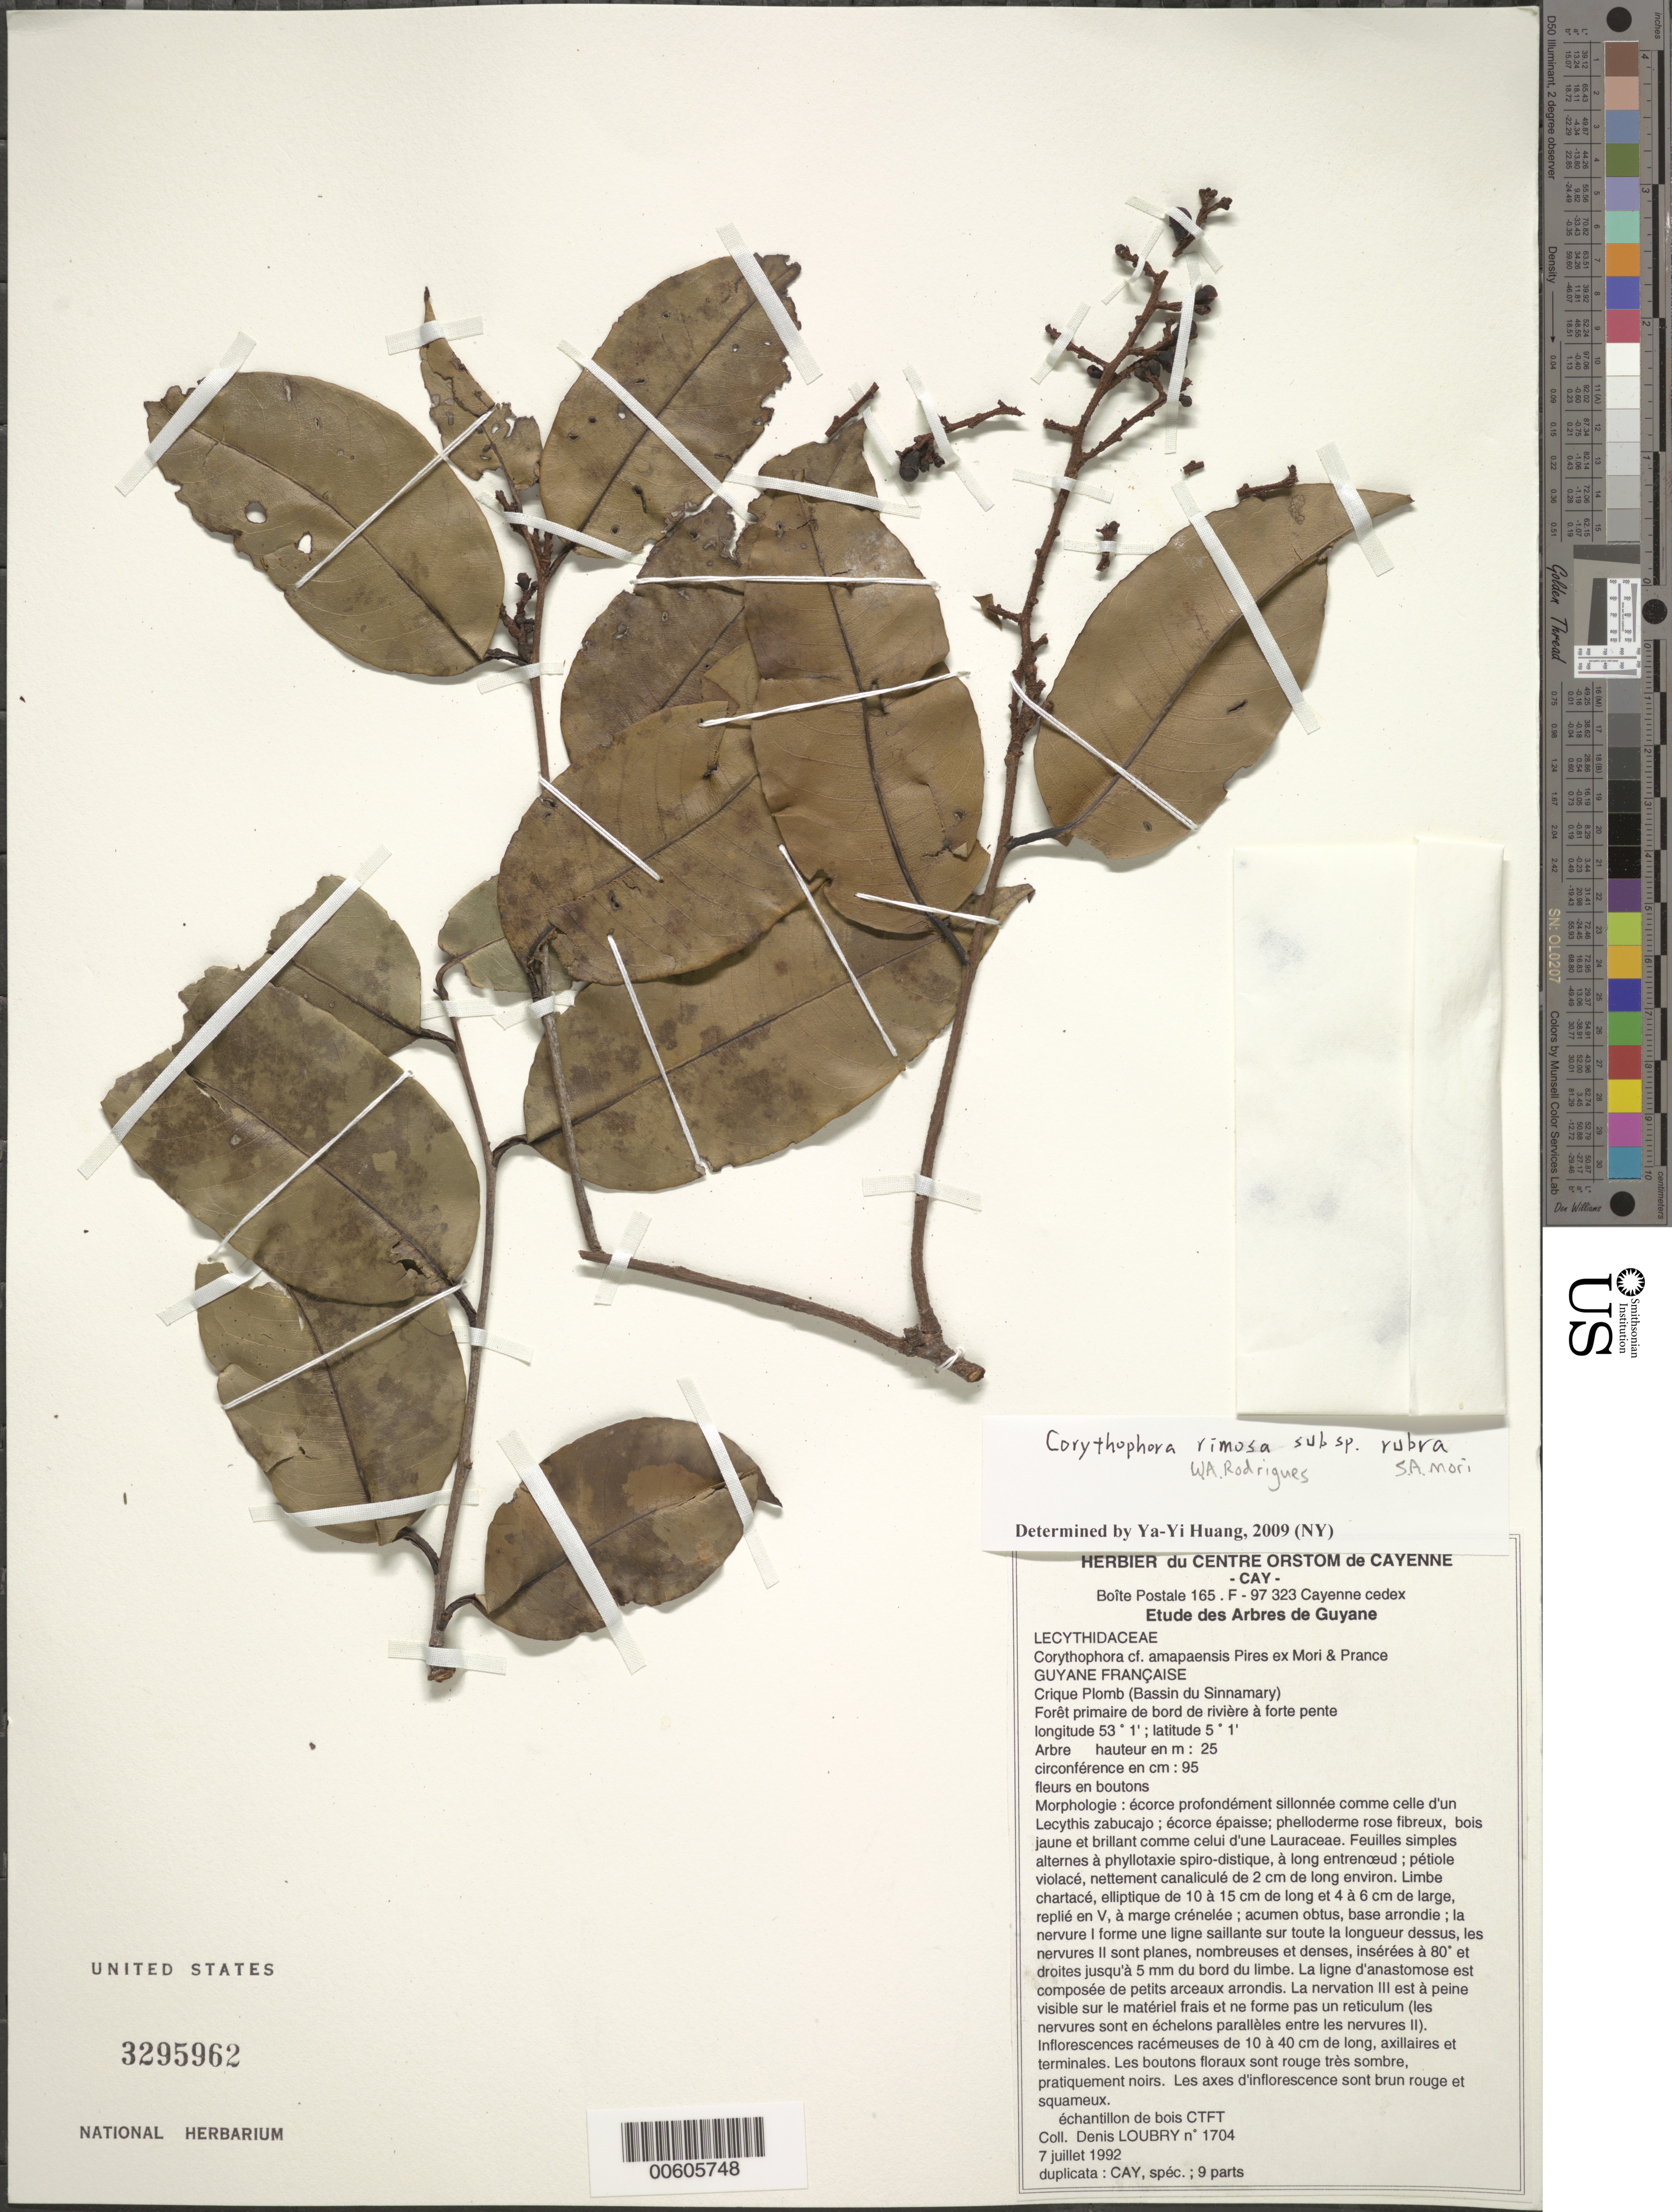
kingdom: Plantae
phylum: Tracheophyta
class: Magnoliopsida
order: Ericales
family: Lecythidaceae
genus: Corythophora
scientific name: Corythophora rimosa subsp. rubra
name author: S.A. Mori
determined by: Huang, Y. Y.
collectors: D. Loubry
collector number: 1704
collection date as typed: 7-Jul-92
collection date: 1992-07-07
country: French Guiana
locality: Crique Plomb, Bassin du Sinnamary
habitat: Foret primaire de bord de rivere a forte pente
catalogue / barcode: US 3295962